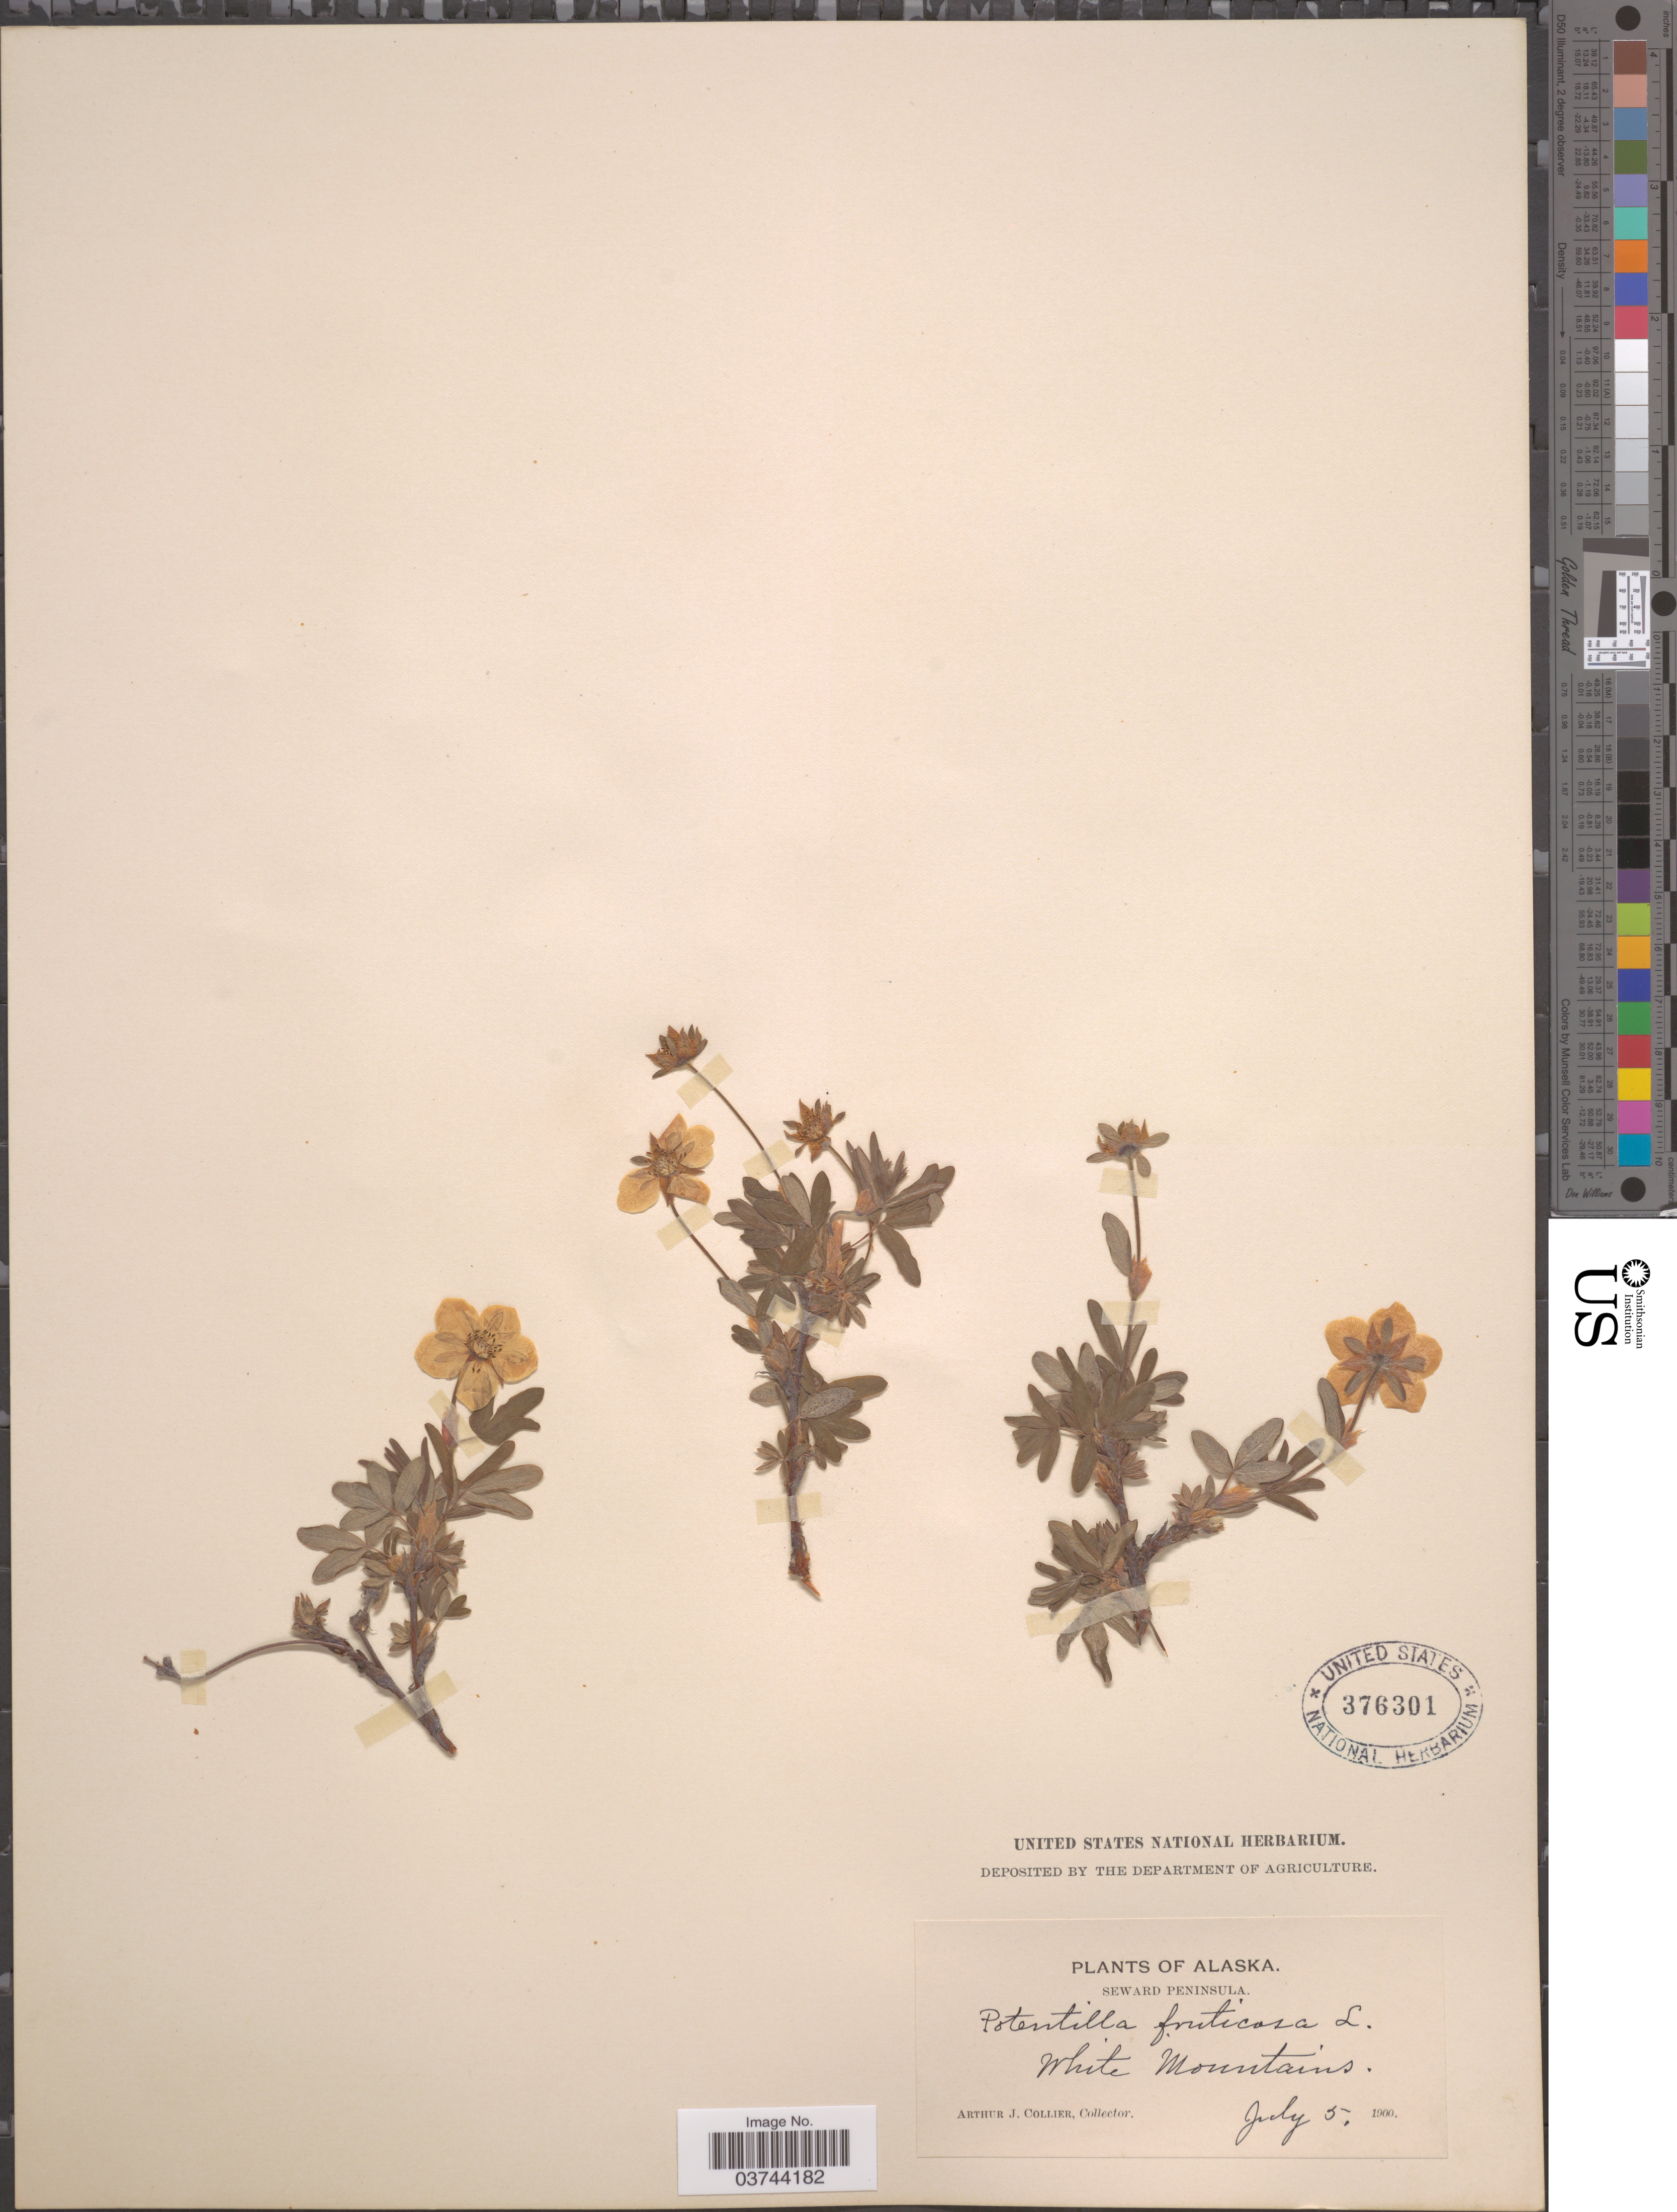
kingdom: Plantae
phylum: Tracheophyta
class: Magnoliopsida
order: Rosales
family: Rosaceae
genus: Dasiphora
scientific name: Dasiphora fruticosa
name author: (L.) Rydb.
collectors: A. Collier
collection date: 1900-07-05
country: United States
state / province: Alaska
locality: Seward Peninsula. White Mountains.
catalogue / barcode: US 376301